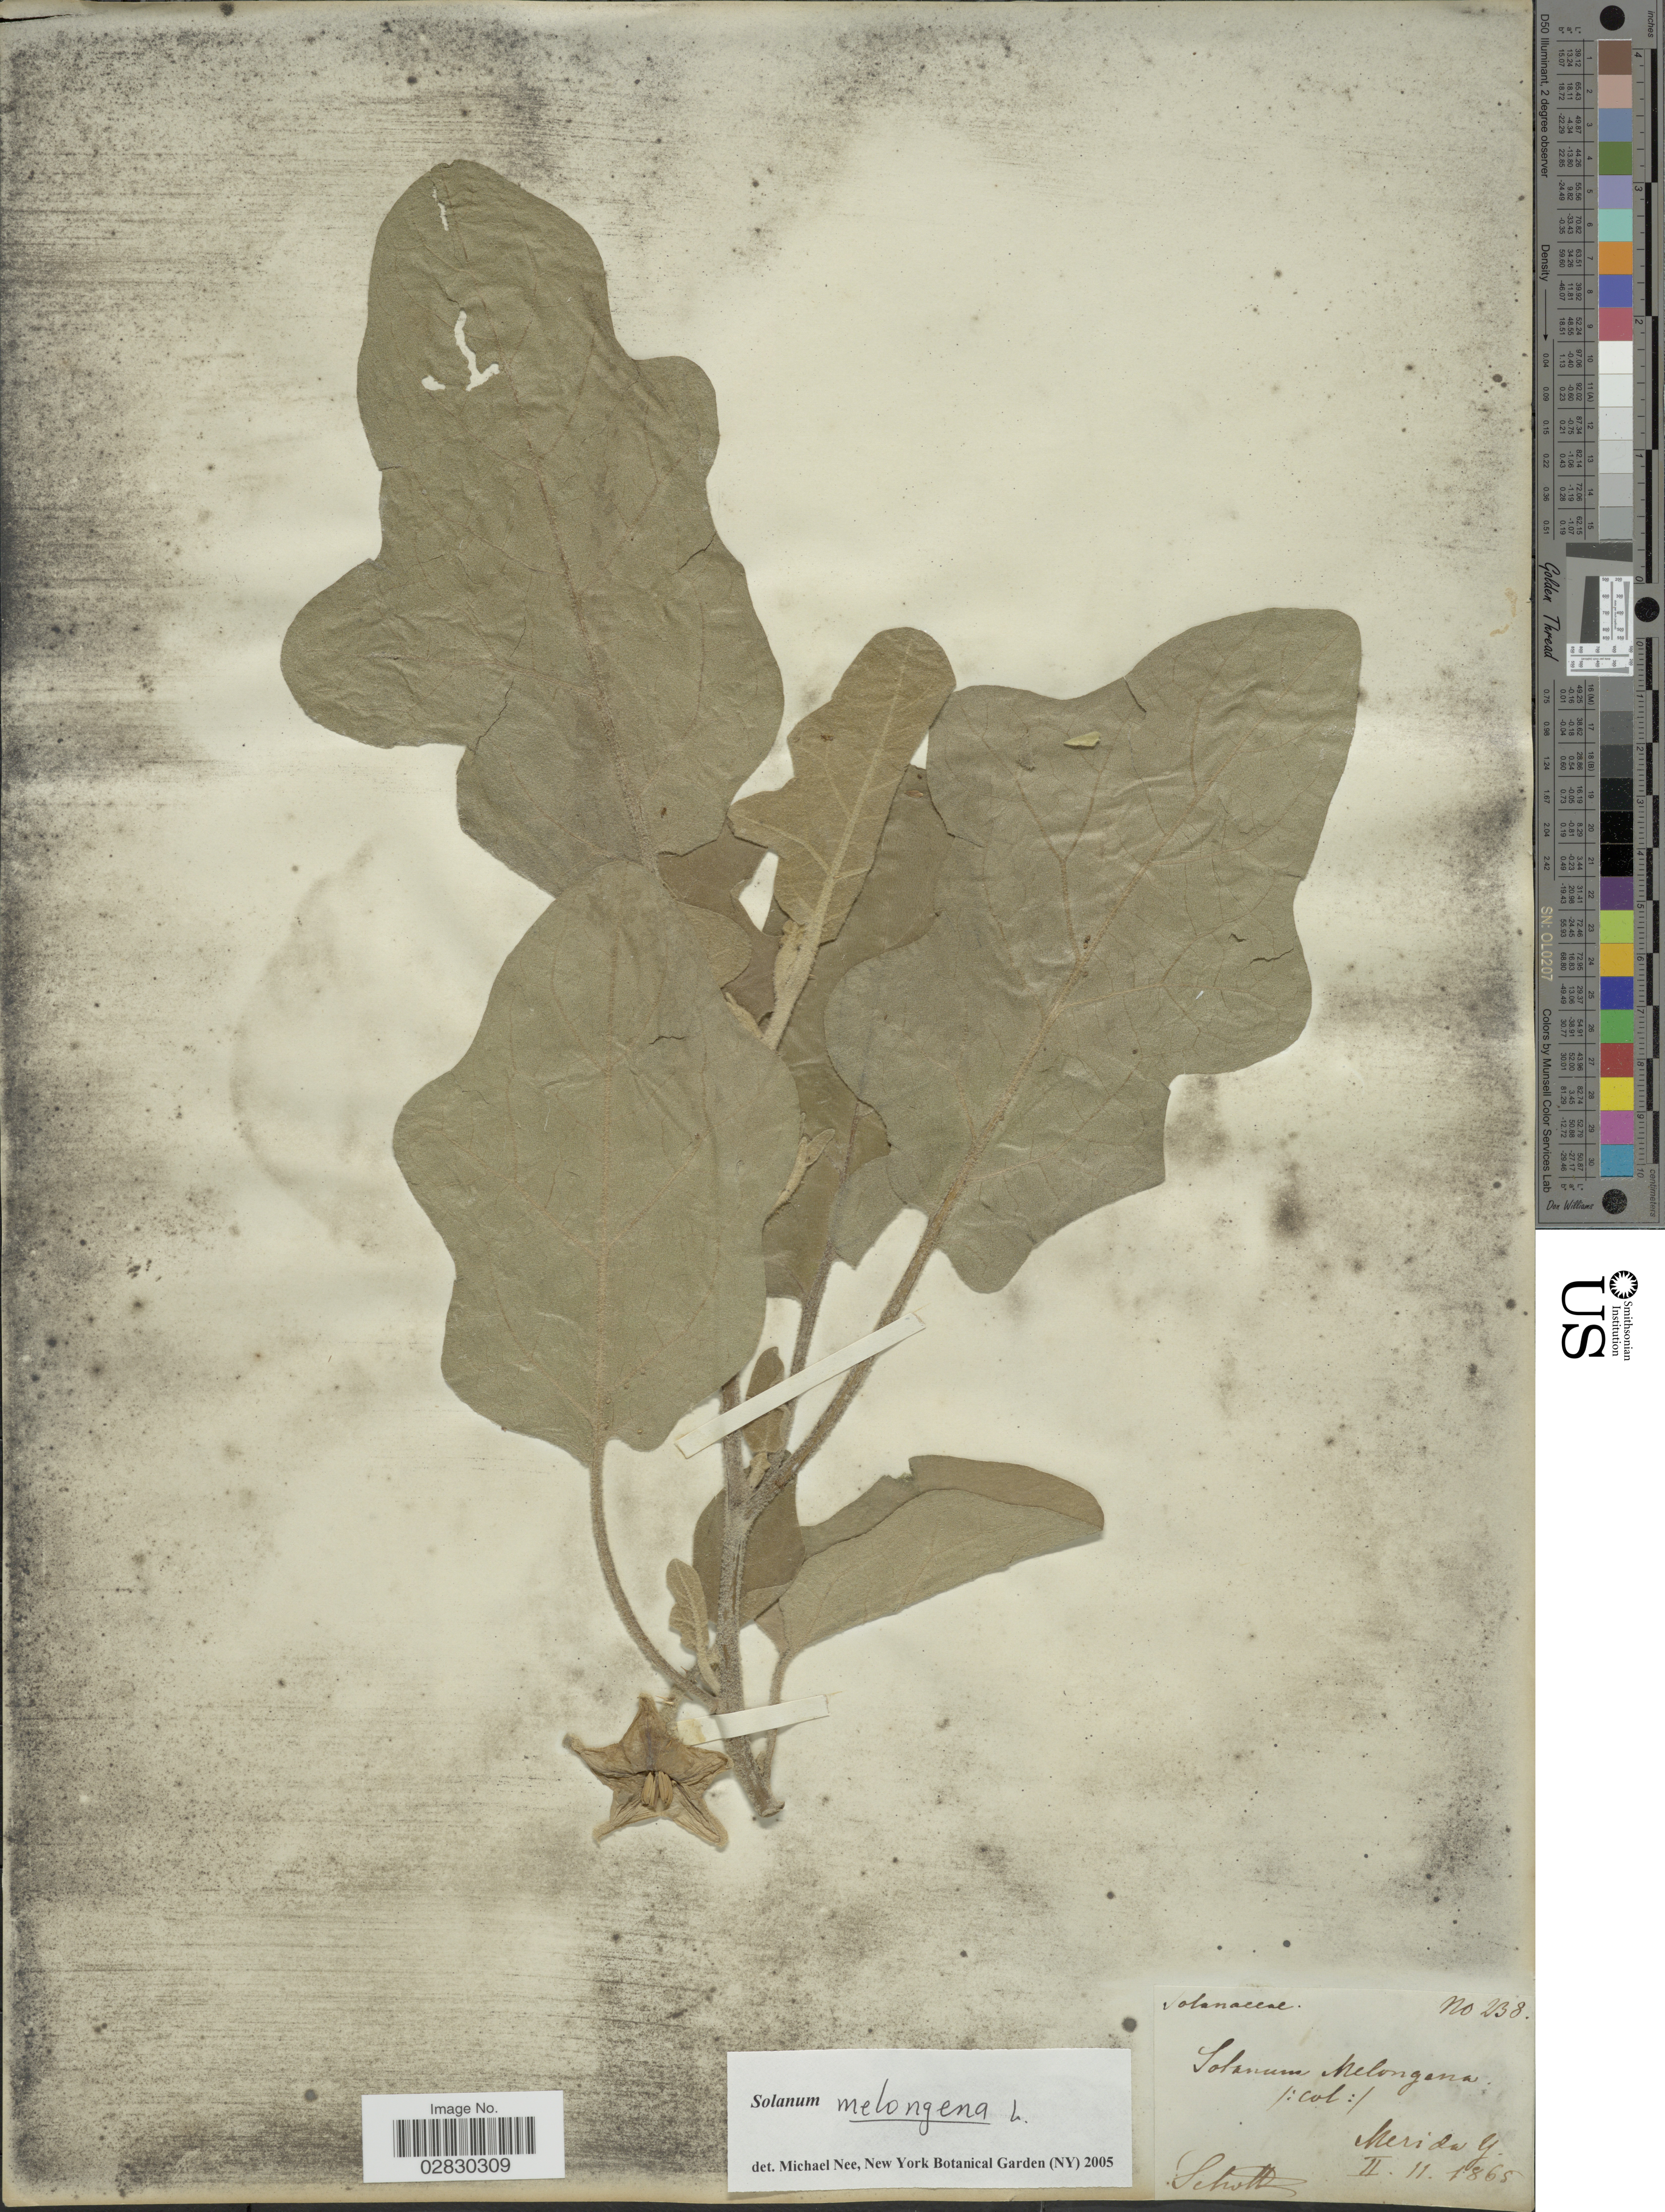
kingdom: Plantae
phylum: Tracheophyta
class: Magnoliopsida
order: Solanales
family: Solanaceae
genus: Solanum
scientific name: Solanum melongena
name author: L.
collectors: Schott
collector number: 238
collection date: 1865-02-11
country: Venezuela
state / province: Mérida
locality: Merida G.